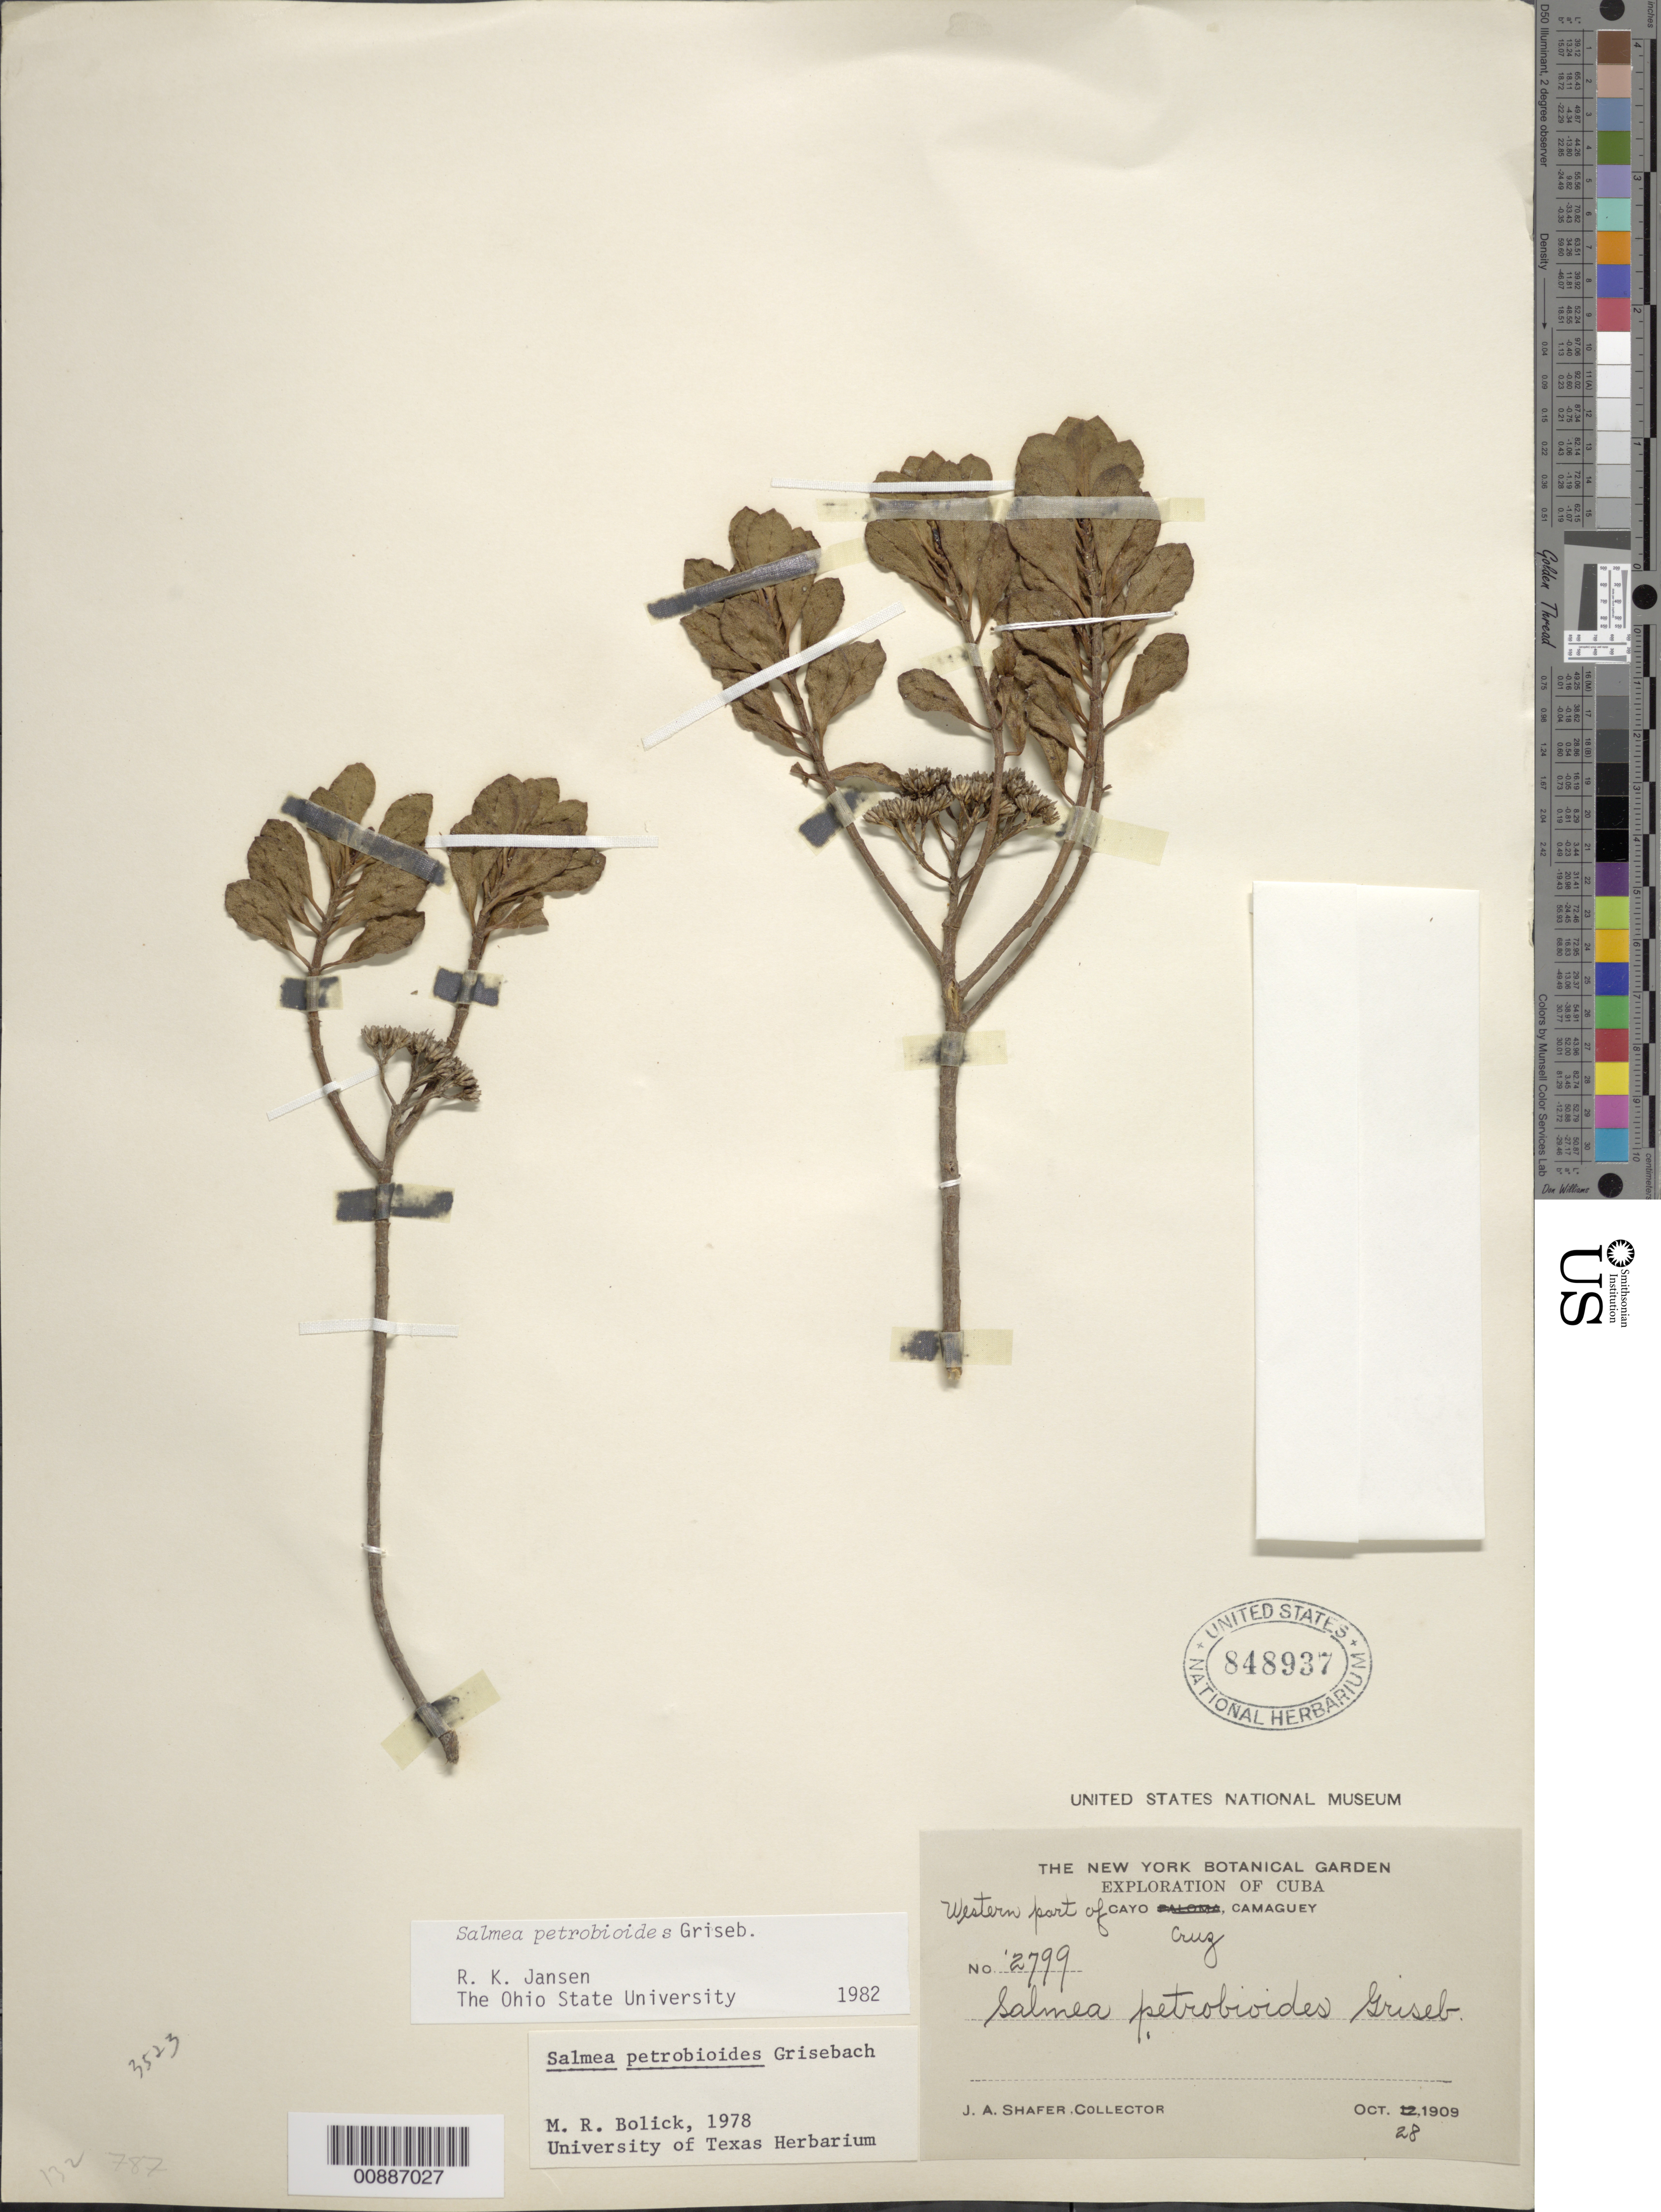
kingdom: Plantae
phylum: Tracheophyta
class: Magnoliopsida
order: Asterales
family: Asteraceae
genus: Salmea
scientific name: Salmea petrobioides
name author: Griseb.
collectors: J. A. Shafer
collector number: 2799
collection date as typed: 28 Oct 1909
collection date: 1909-10-28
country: Cuba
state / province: Camaguey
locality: Western part of Cayo Cruz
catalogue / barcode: US 848937